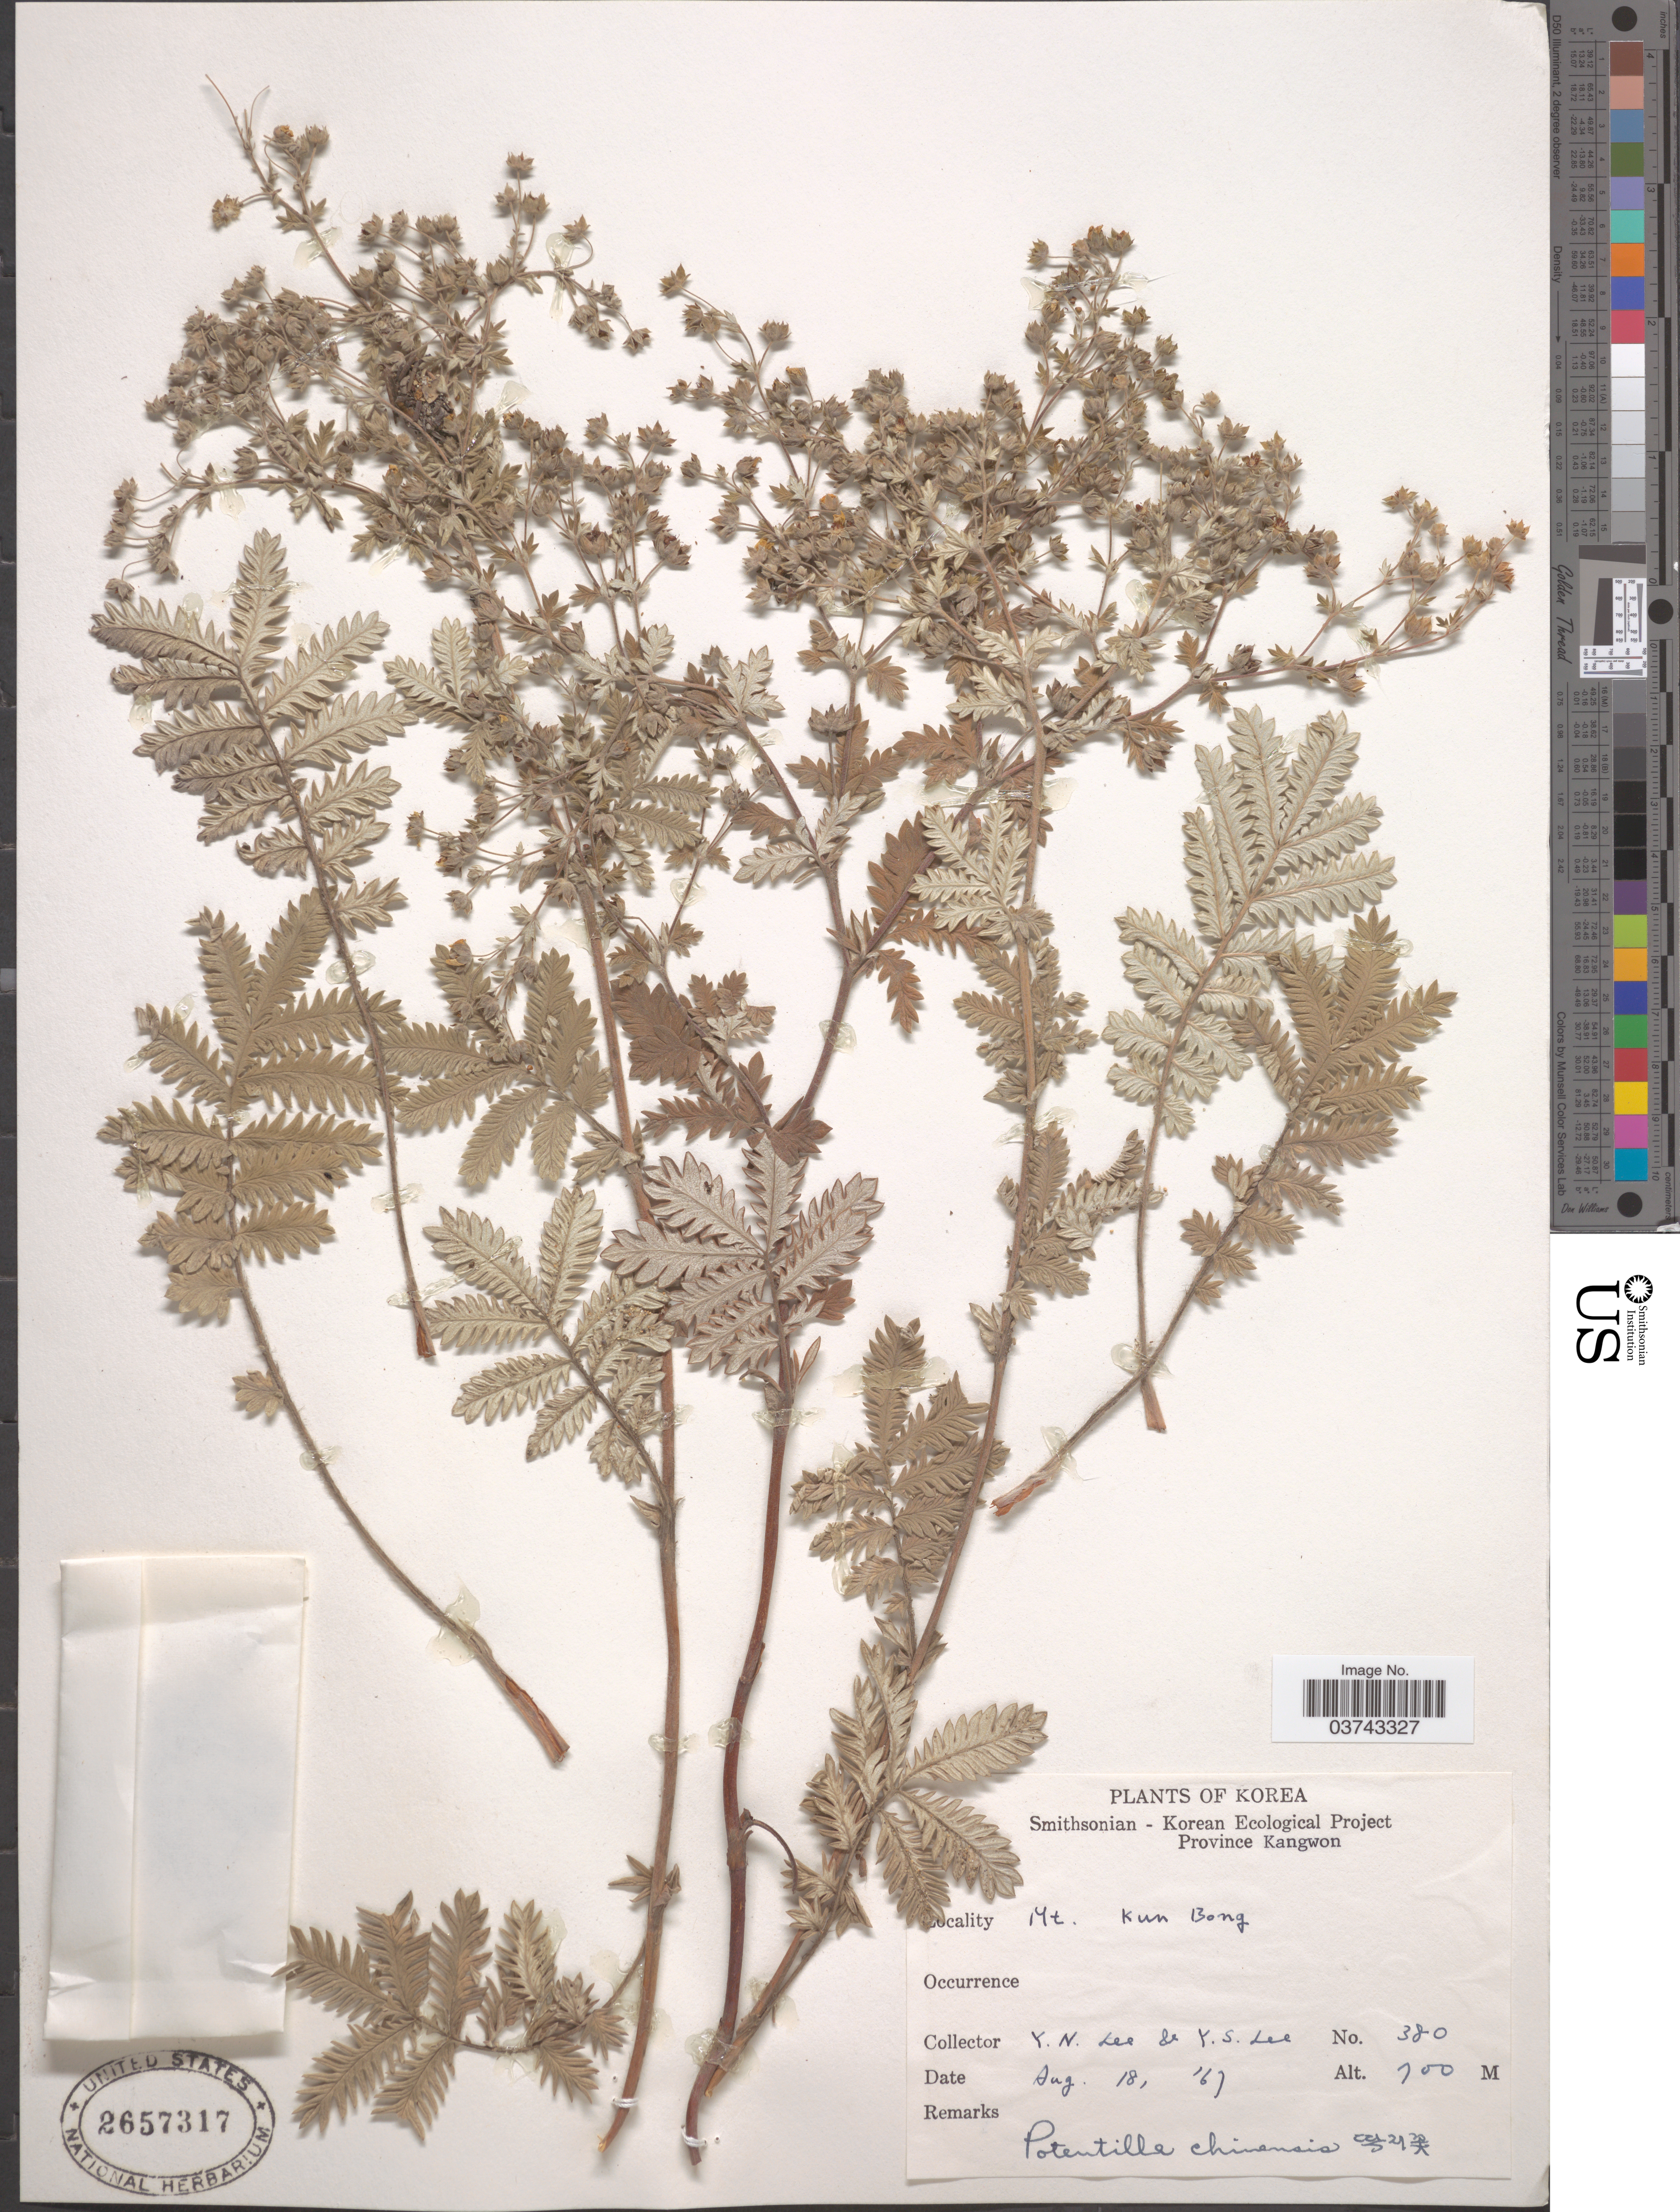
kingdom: Plantae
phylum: Tracheophyta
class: Magnoliopsida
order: Rosales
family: Rosaceae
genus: Potentilla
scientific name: Potentilla chinensis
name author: Ser.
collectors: Y. N. Lee & Y. S. Lee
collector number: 380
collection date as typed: Transcribed d/m/y: 18/8/67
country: North Korea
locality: Mt. Kun Bong.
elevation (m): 700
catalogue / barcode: US 2657317